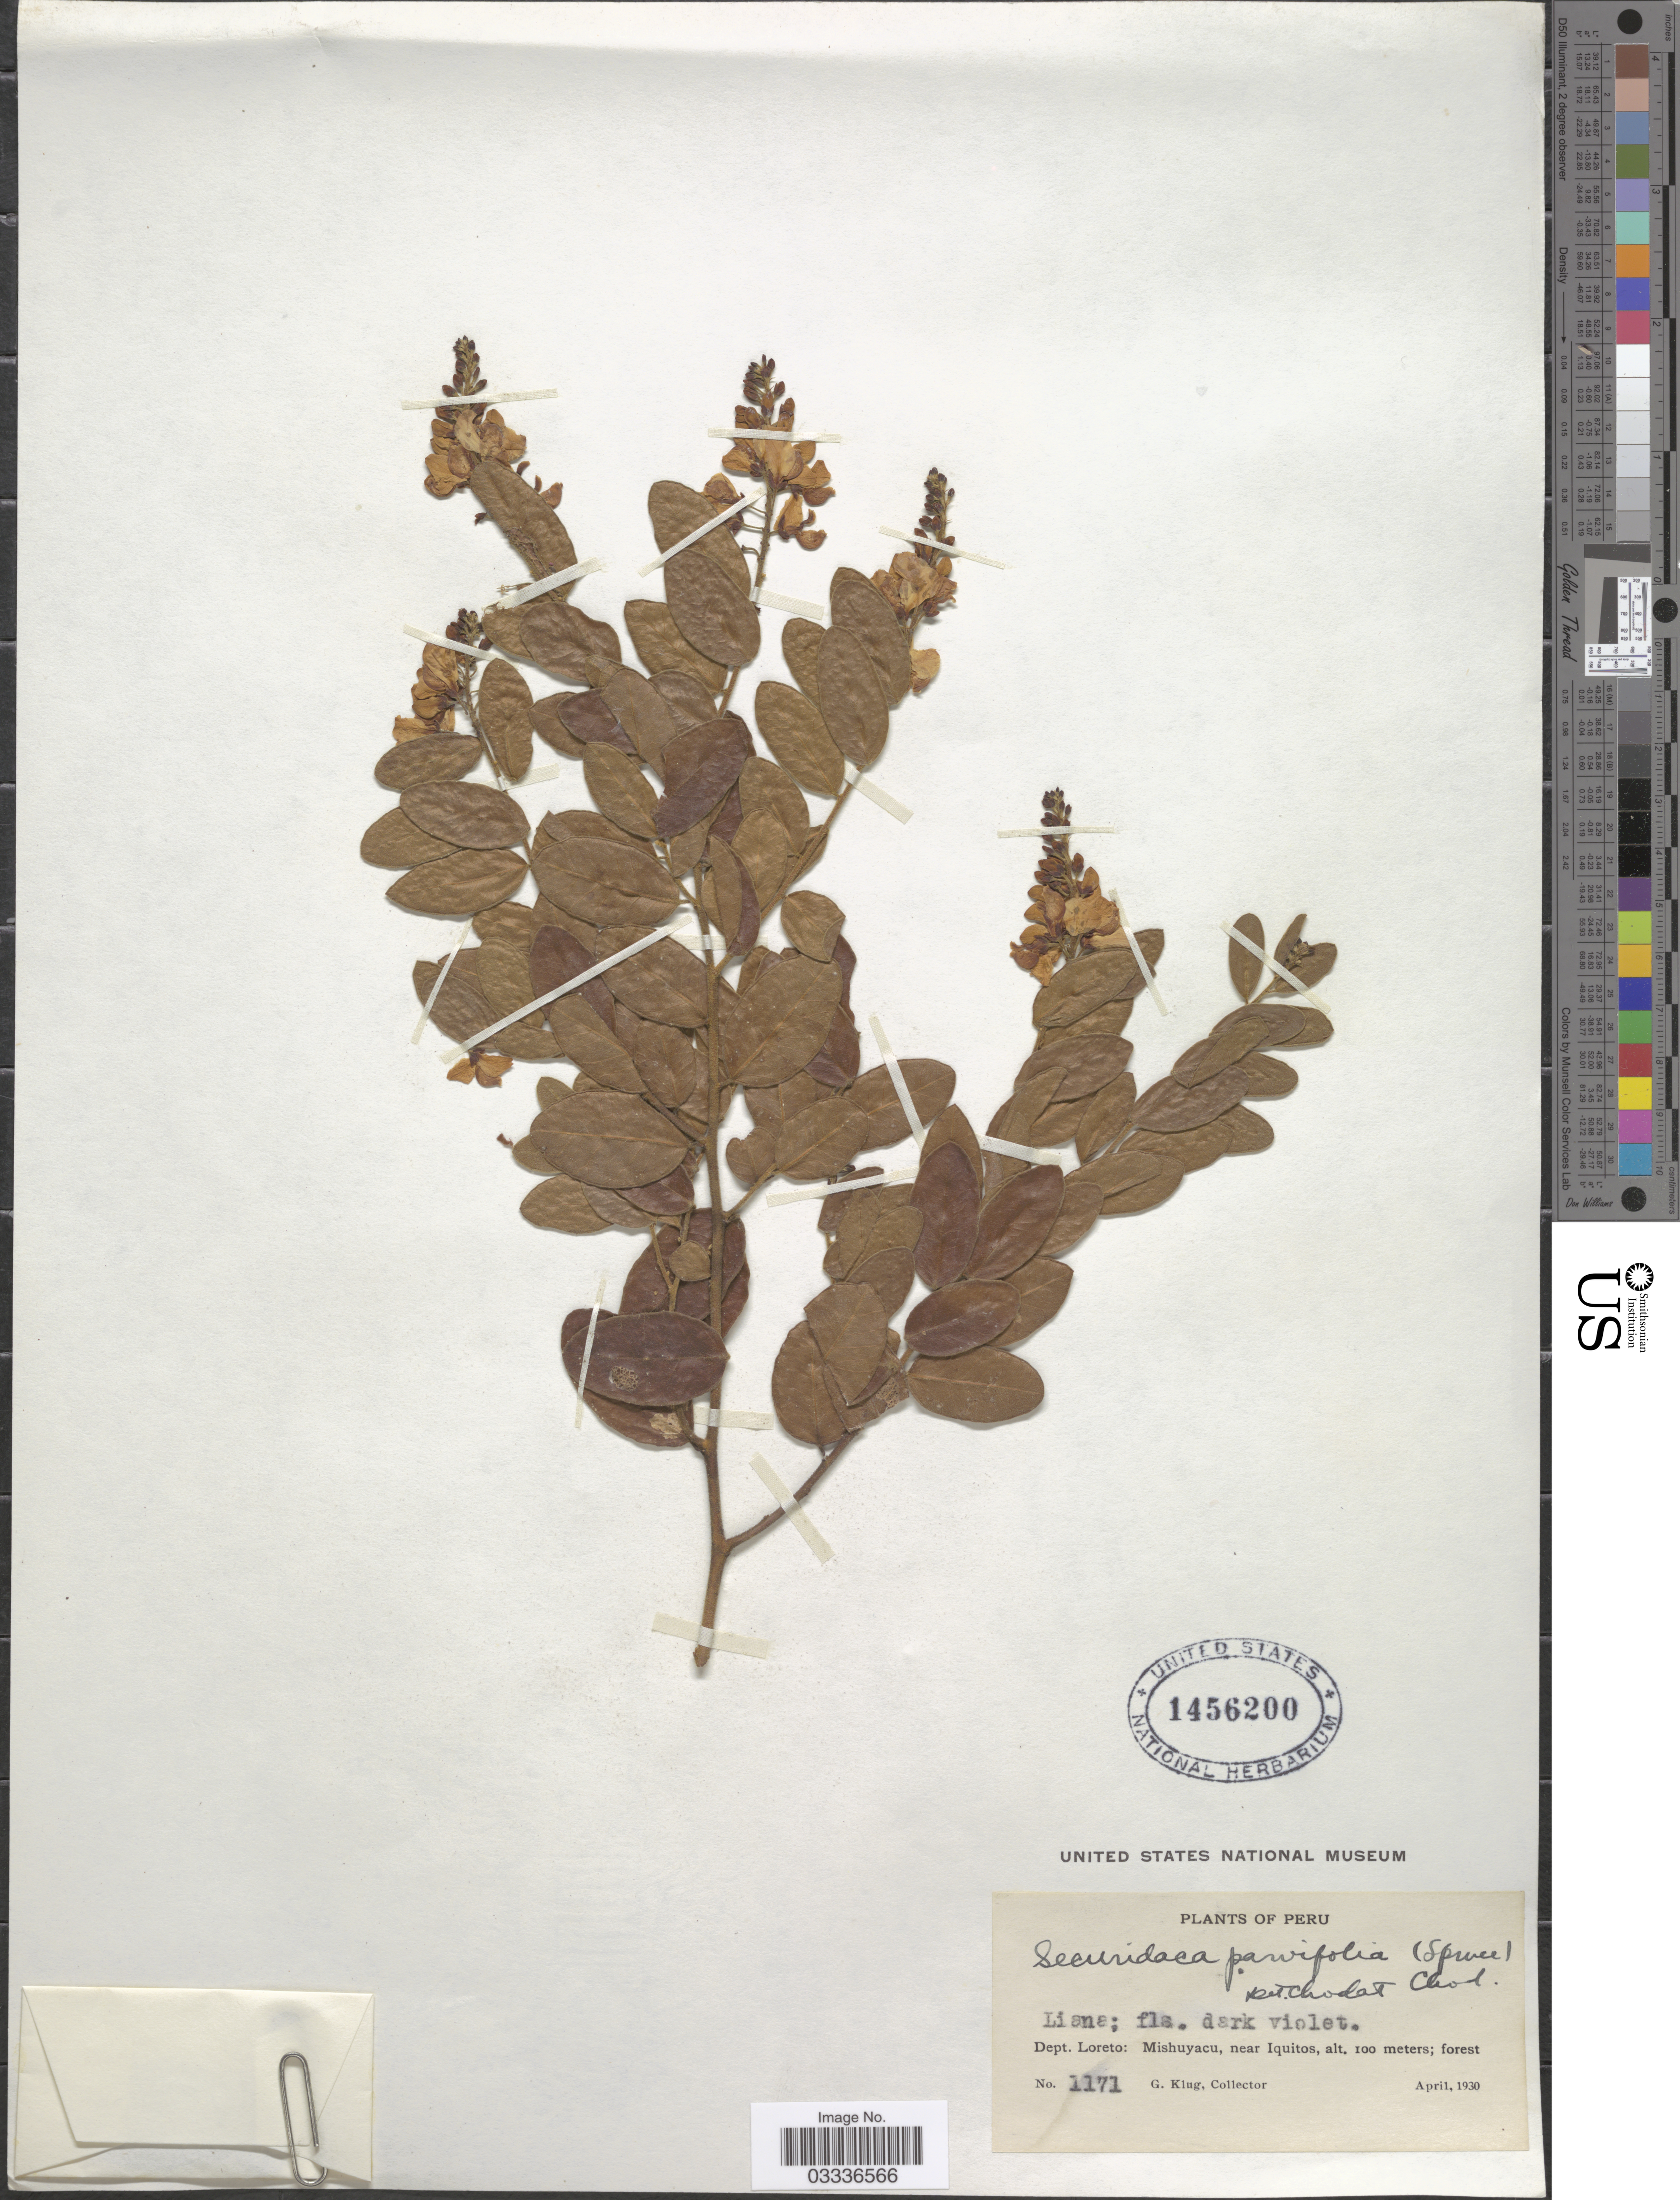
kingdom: Plantae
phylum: Tracheophyta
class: Magnoliopsida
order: Fabales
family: Polygalaceae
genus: Securidaca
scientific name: Securidaca rivinifolia var. parvifolia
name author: A.W. Benn.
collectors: G. Klug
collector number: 1171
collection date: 1930-04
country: Peru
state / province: Loreto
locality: Dept. Loreto: Mishuyacu, near Iquitos.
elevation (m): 100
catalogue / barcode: US 1456200